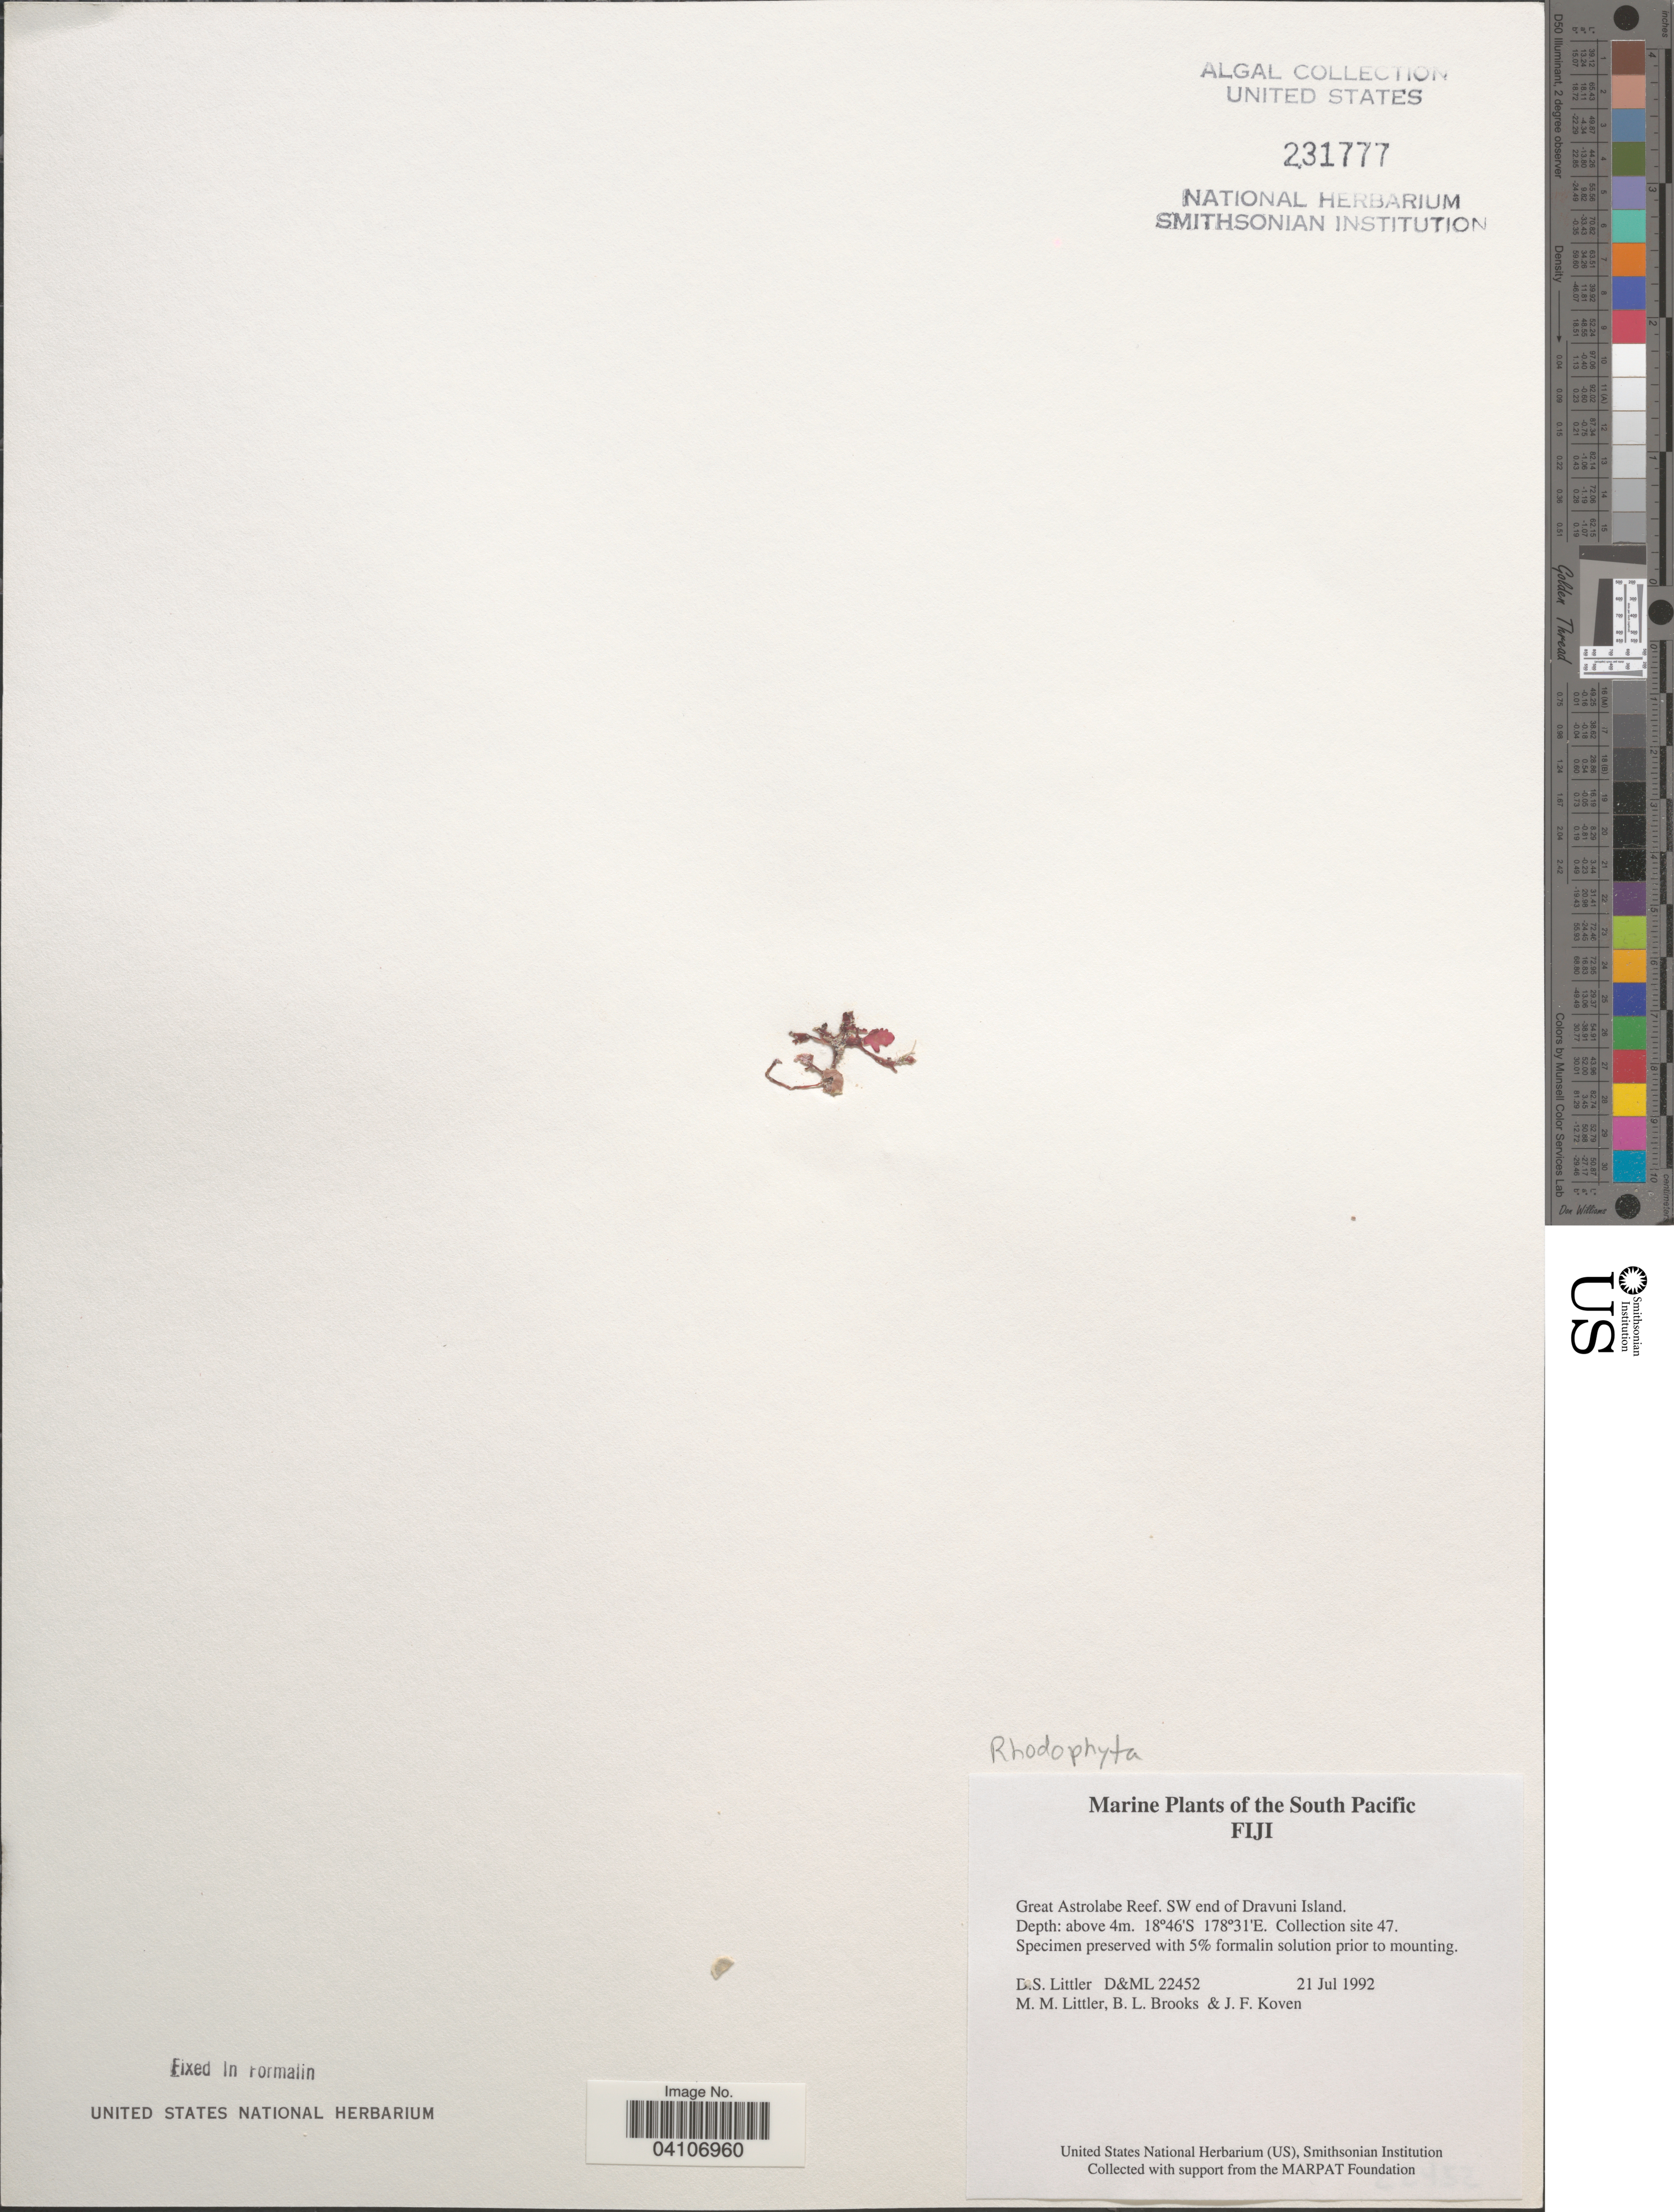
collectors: D. S. Littler, B. Brooks & J. Koven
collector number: D&ML22452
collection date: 1992-07-21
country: Fiji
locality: Great Astrolabe Reef. SW end of Dravuni Island. Collection site 47.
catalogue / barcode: US 231777